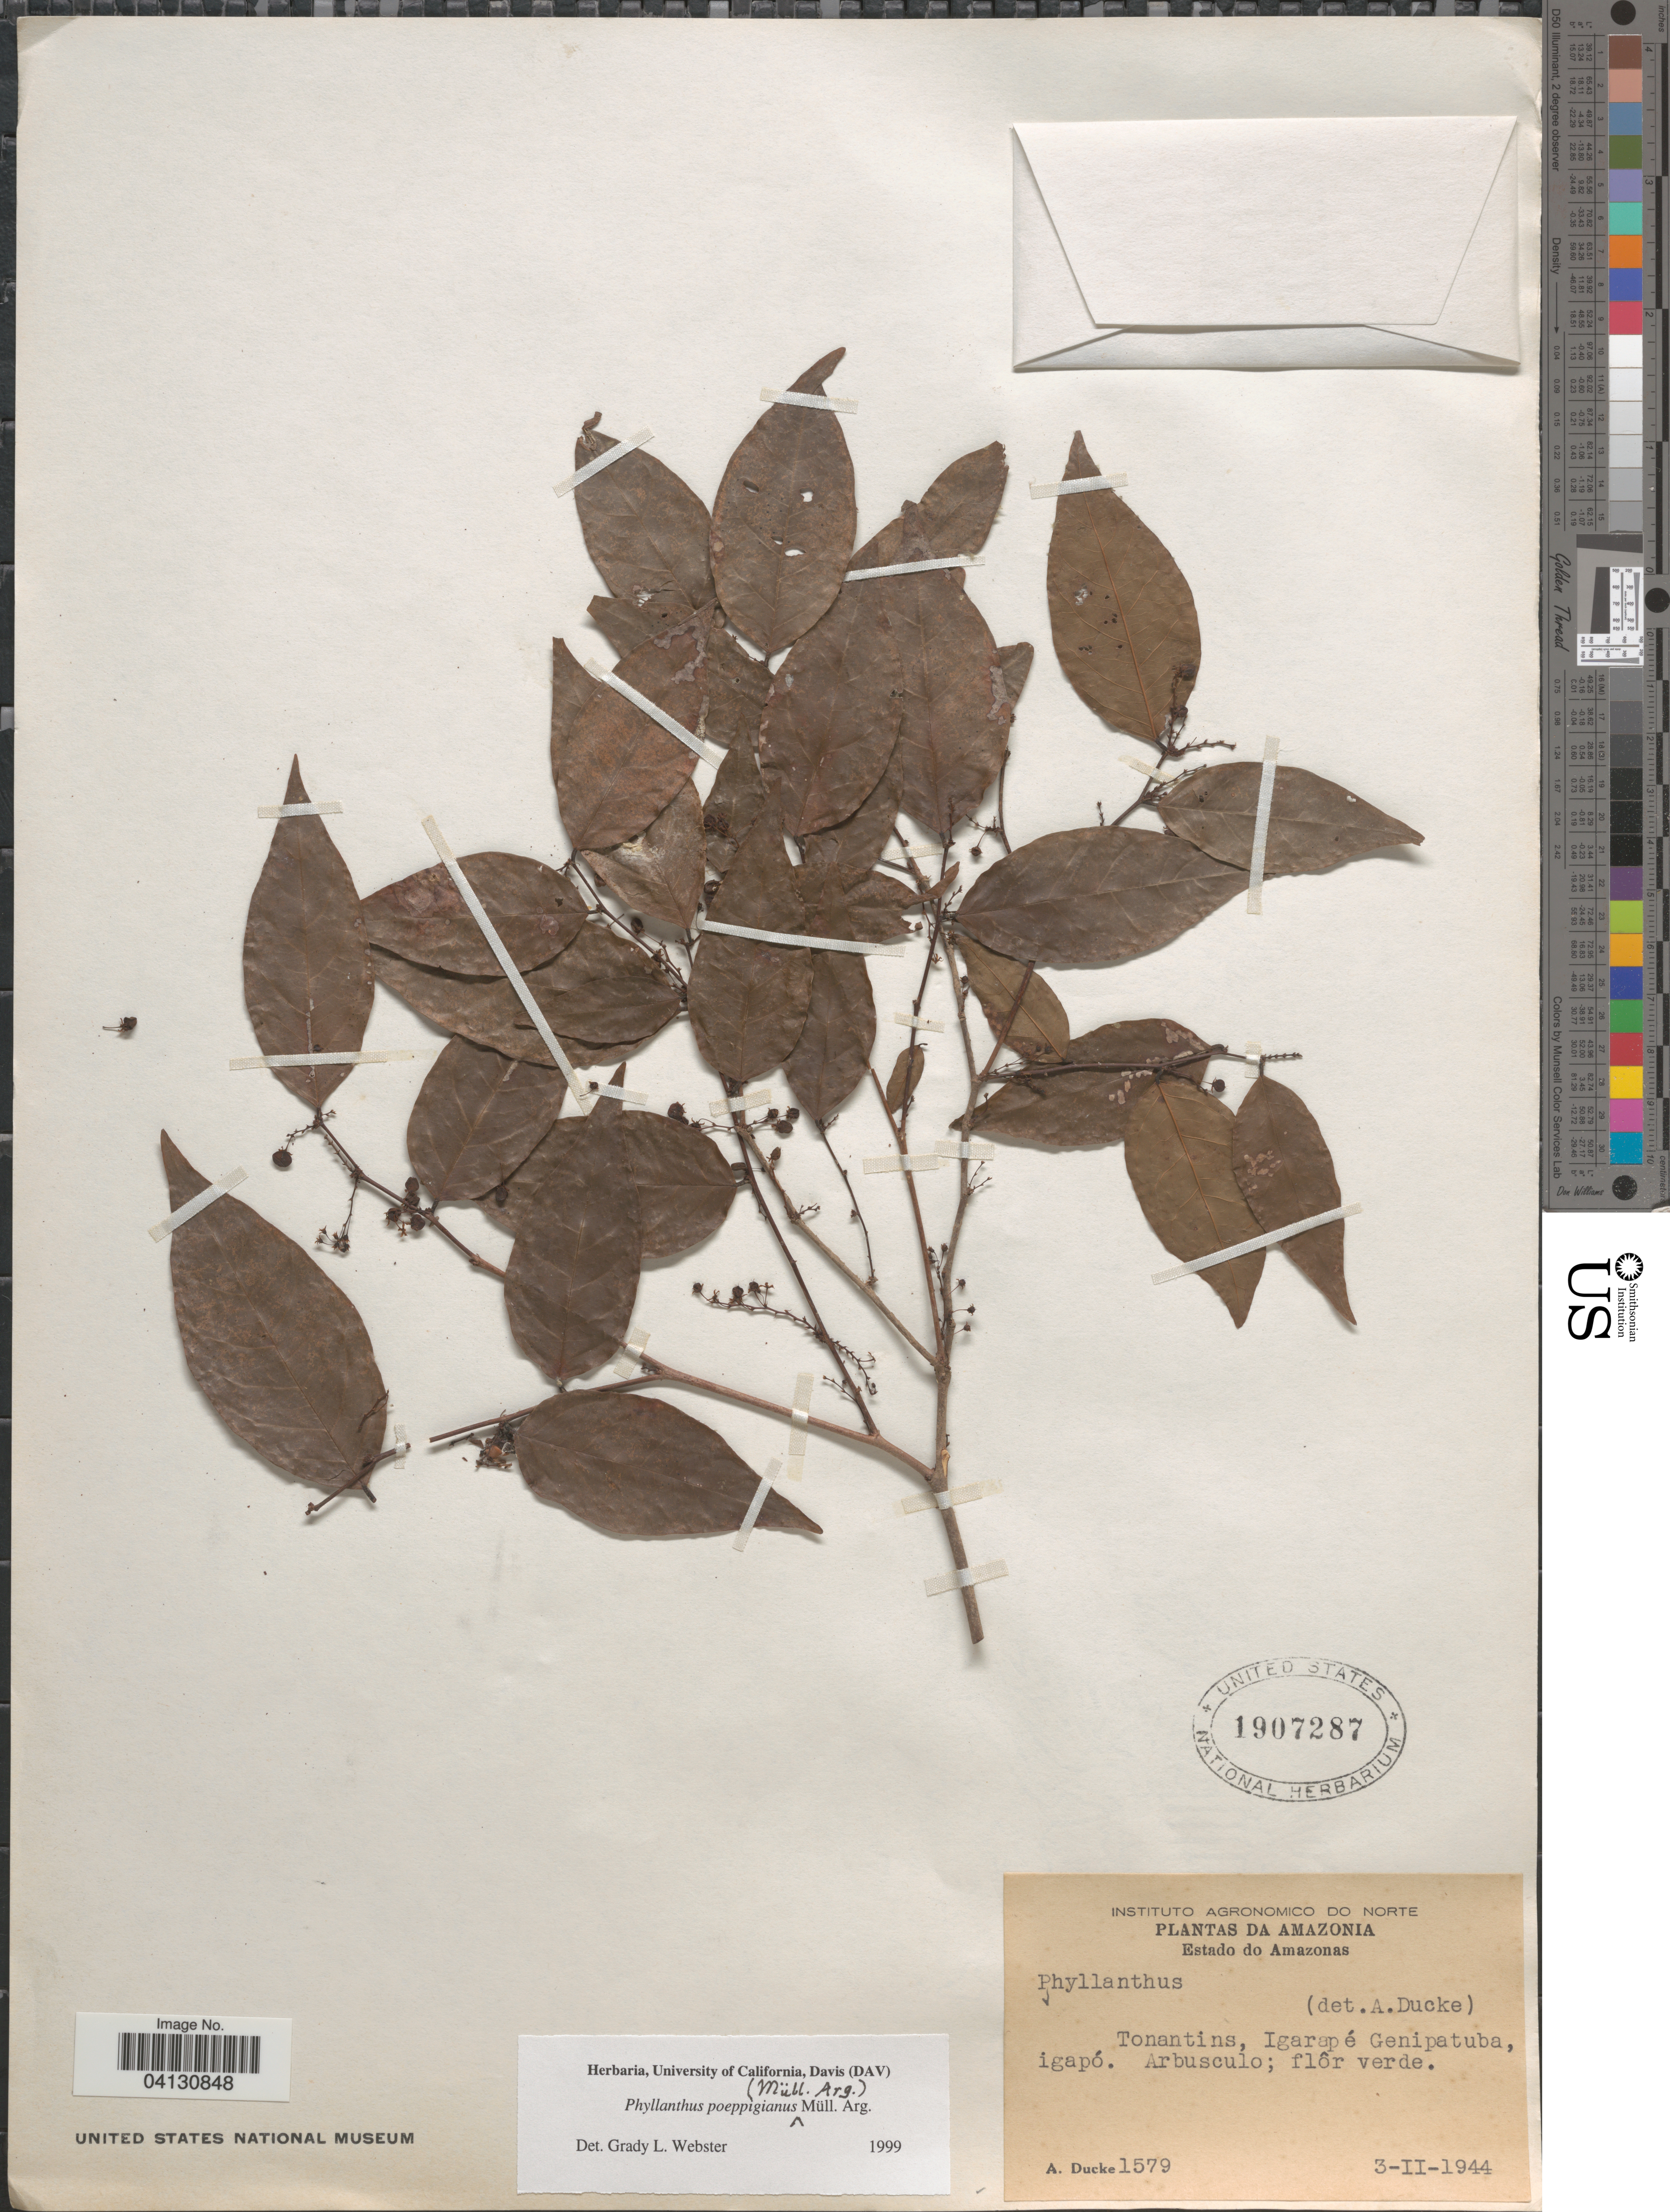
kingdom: Plantae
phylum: Tracheophyta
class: Magnoliopsida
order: Malpighiales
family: Phyllanthaceae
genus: Phyllanthus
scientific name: Phyllanthus poeppigianus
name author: (Müll. Arg.) Müll. Arg.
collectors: A. Ducke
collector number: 1579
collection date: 1944-02-03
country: Venezuela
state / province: Amazonas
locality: Amazonia. Tonantins, Igarapé Genipatuba, igapó.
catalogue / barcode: US 1907287